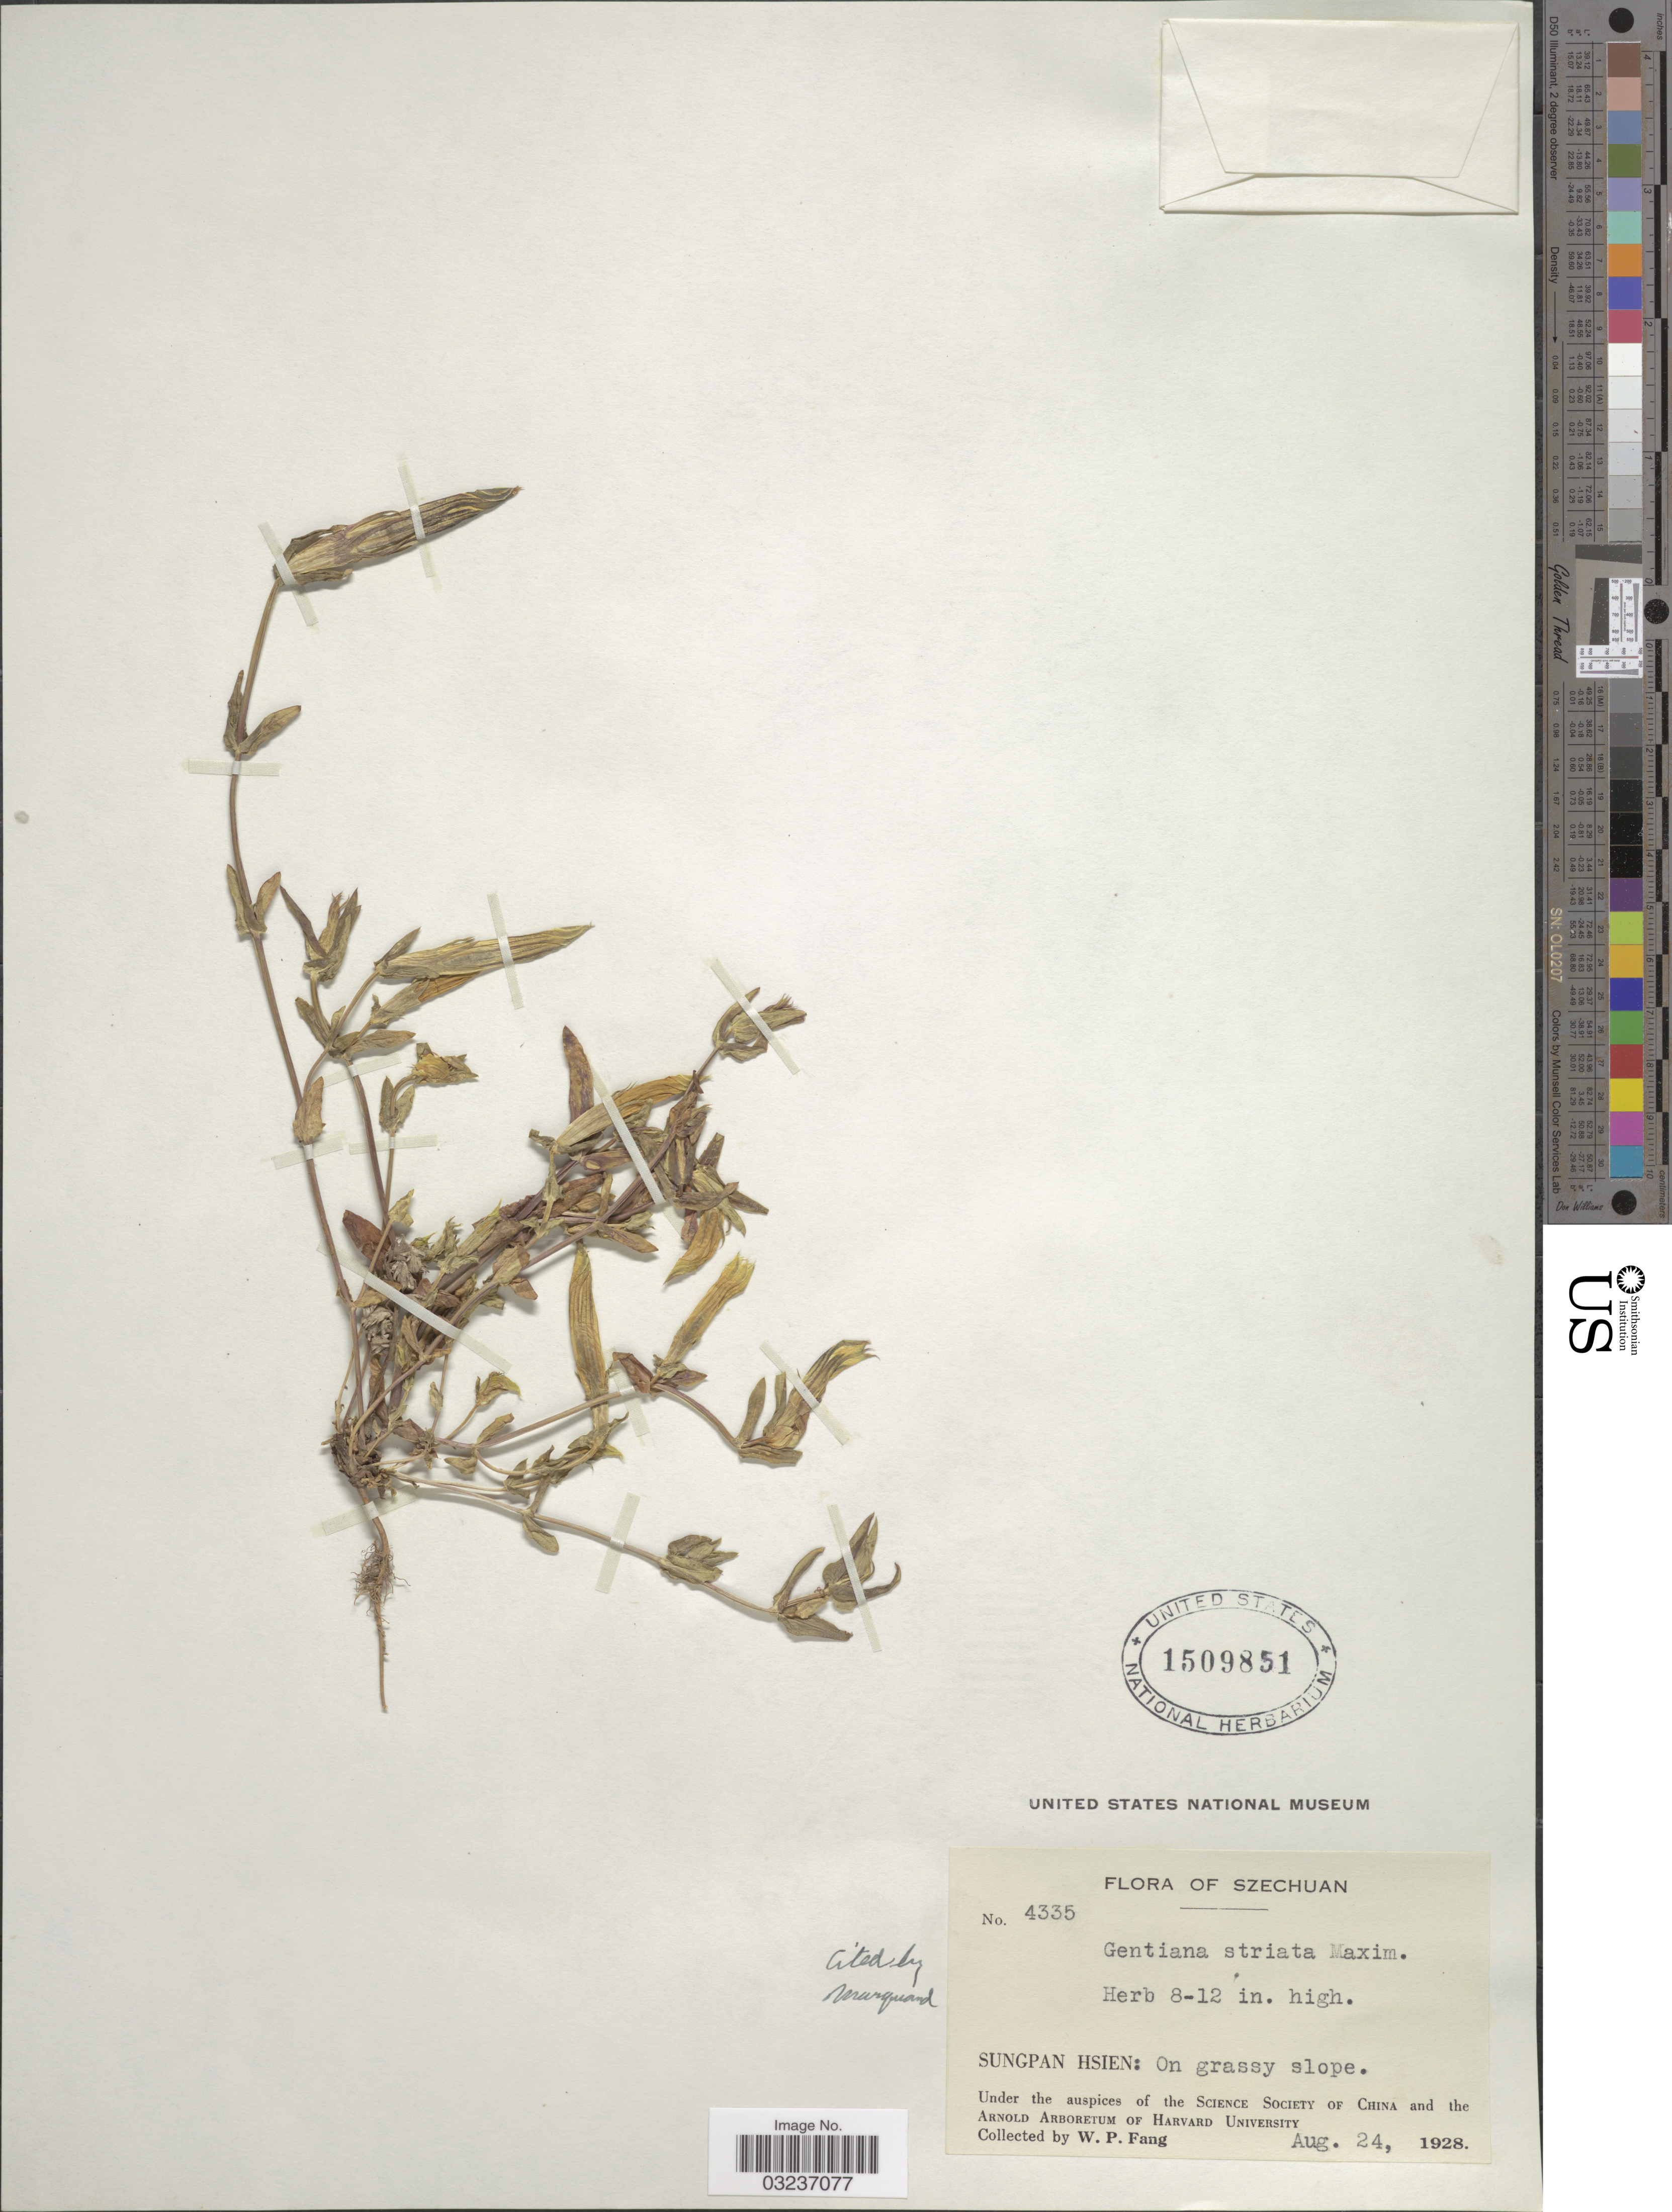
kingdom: Plantae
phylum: Tracheophyta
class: Magnoliopsida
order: Gentianales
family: Gentianaceae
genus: Gentiana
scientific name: Gentiana striata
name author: Maxim.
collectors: W. P. Fang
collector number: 4335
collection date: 1928-08-24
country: China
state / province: Sichuan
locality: Szechuan, Sungpan Hsien: On grassy slope.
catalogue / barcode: US 1509851